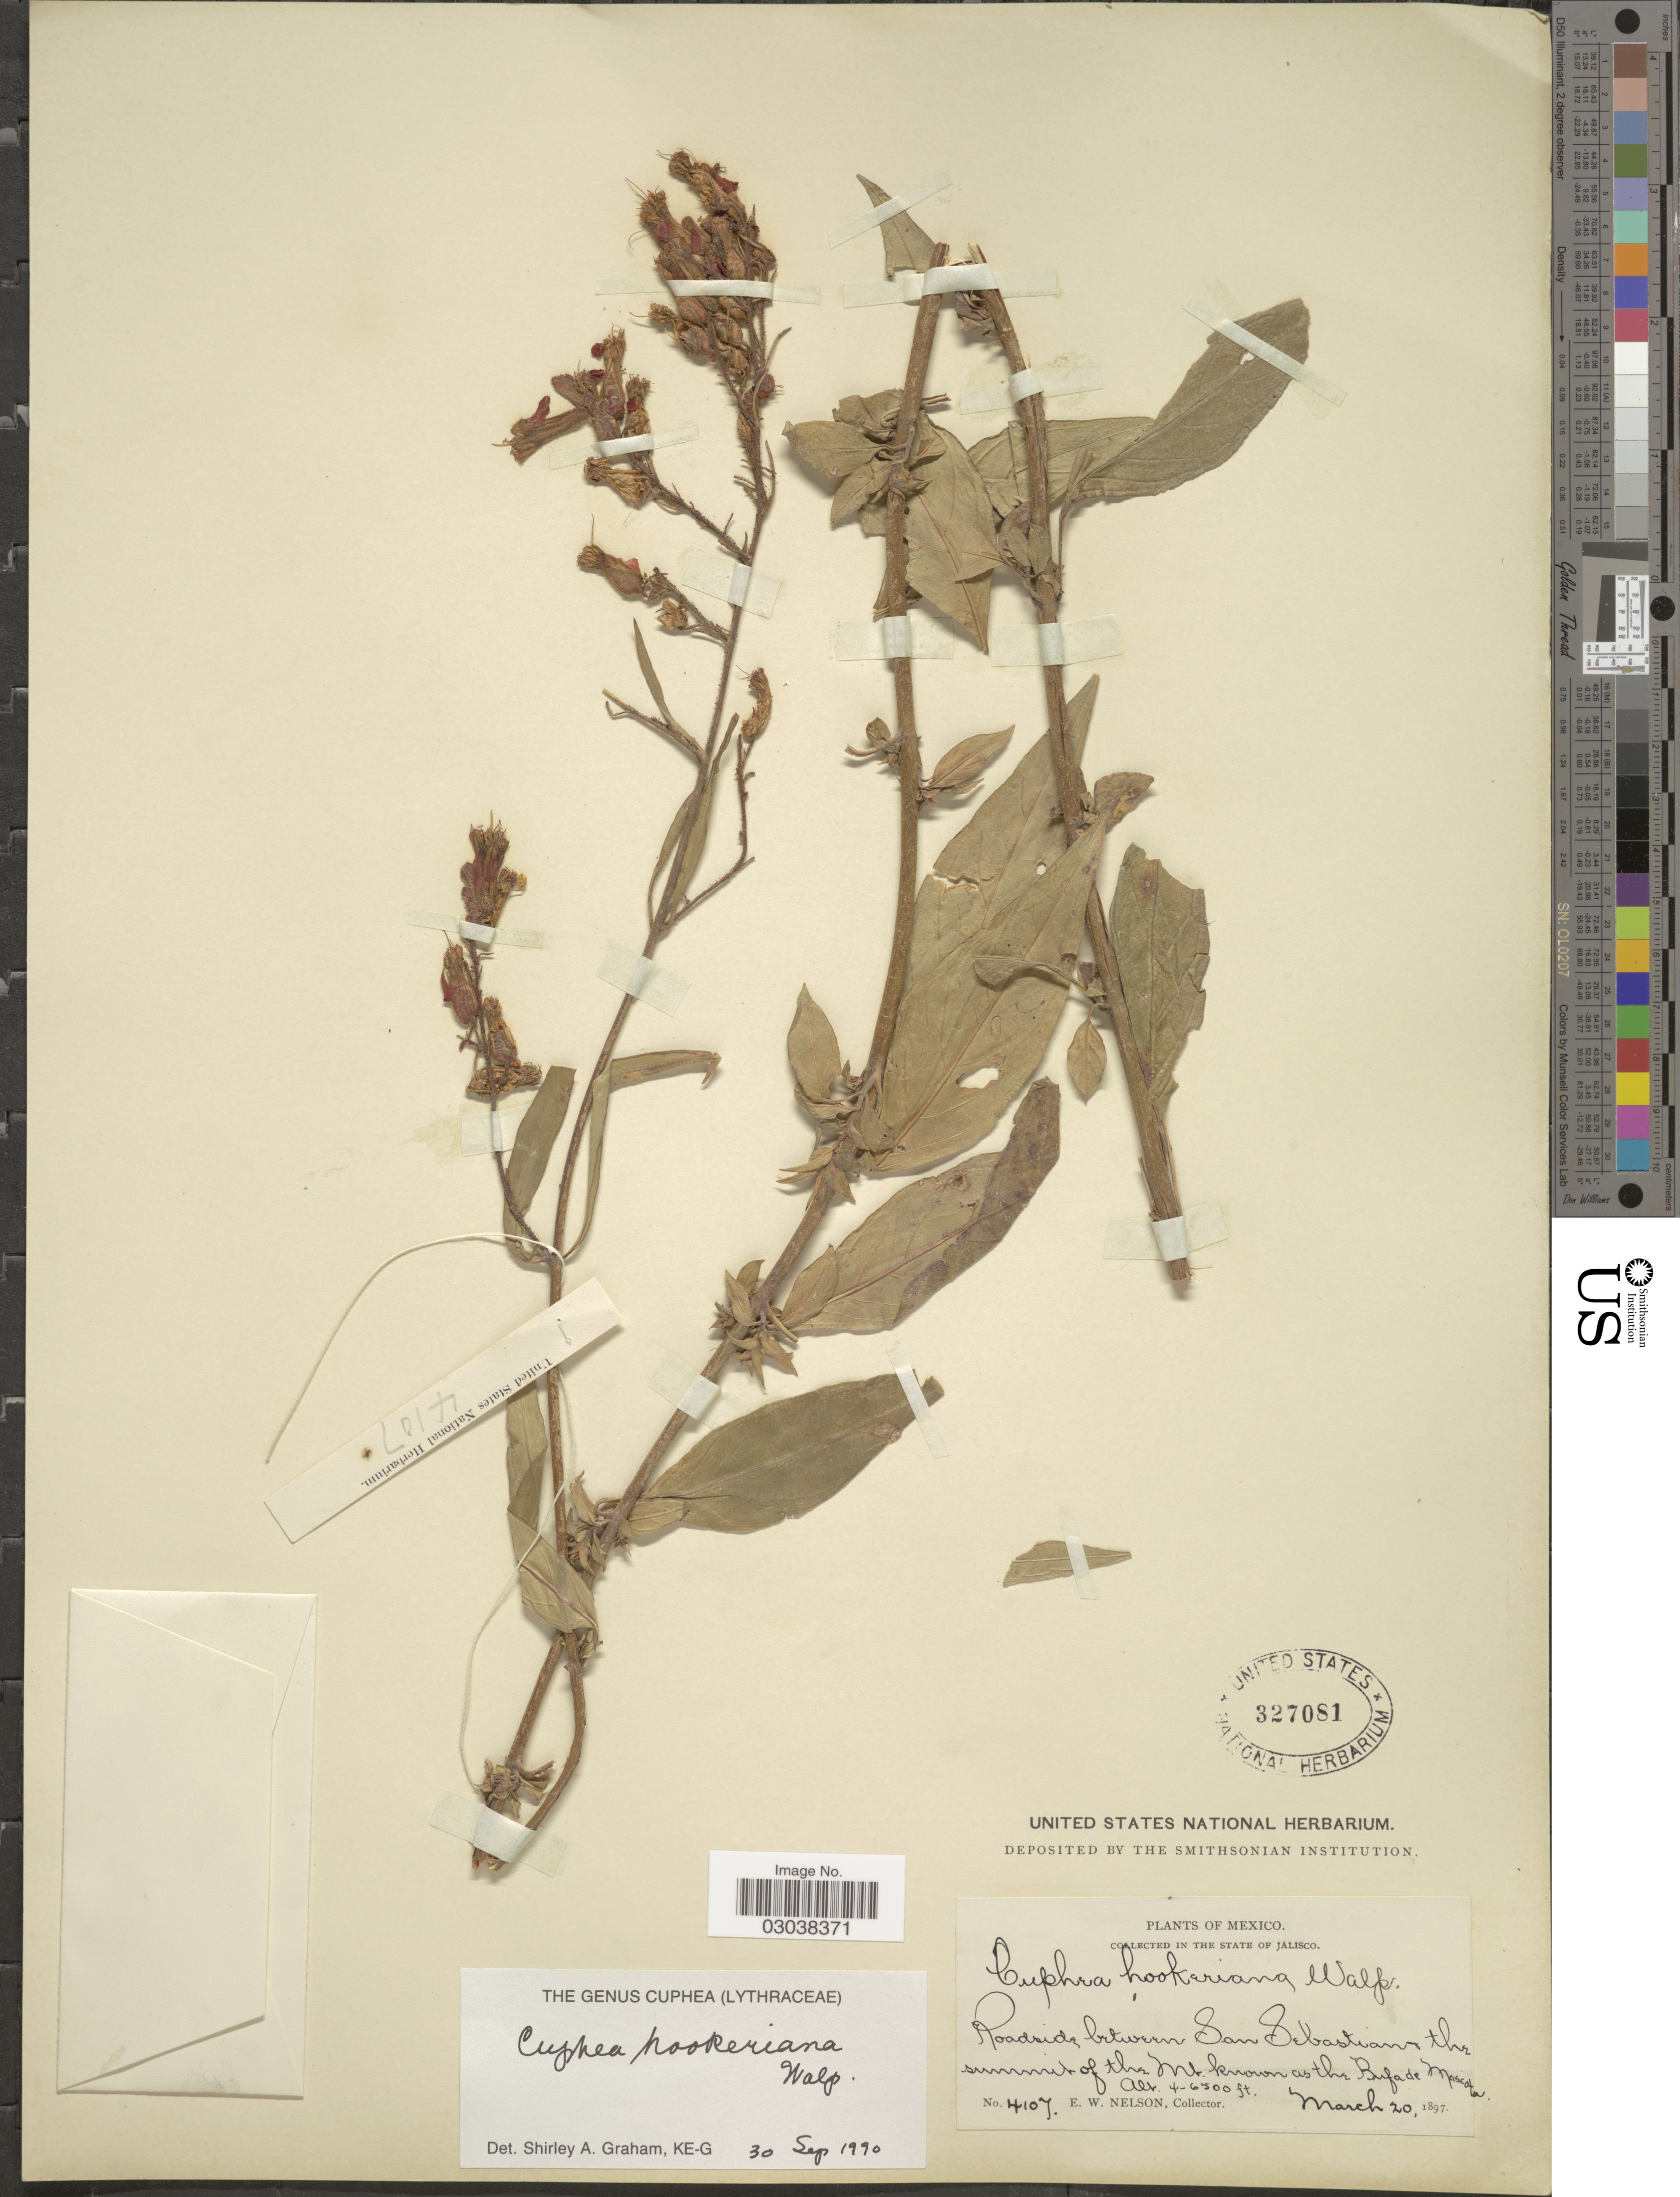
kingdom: Plantae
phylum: Tracheophyta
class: Magnoliopsida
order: Myrtales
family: Lythraceae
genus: Cuphea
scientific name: Cuphea hookeriana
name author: Walp.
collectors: E. W. Nelson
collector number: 4107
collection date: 1897-03-20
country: Mexico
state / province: Jalisco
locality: Roadside between San Sebastian & the summit of the Mt. known as the Bufade Mascota.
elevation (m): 1219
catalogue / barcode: US 327081